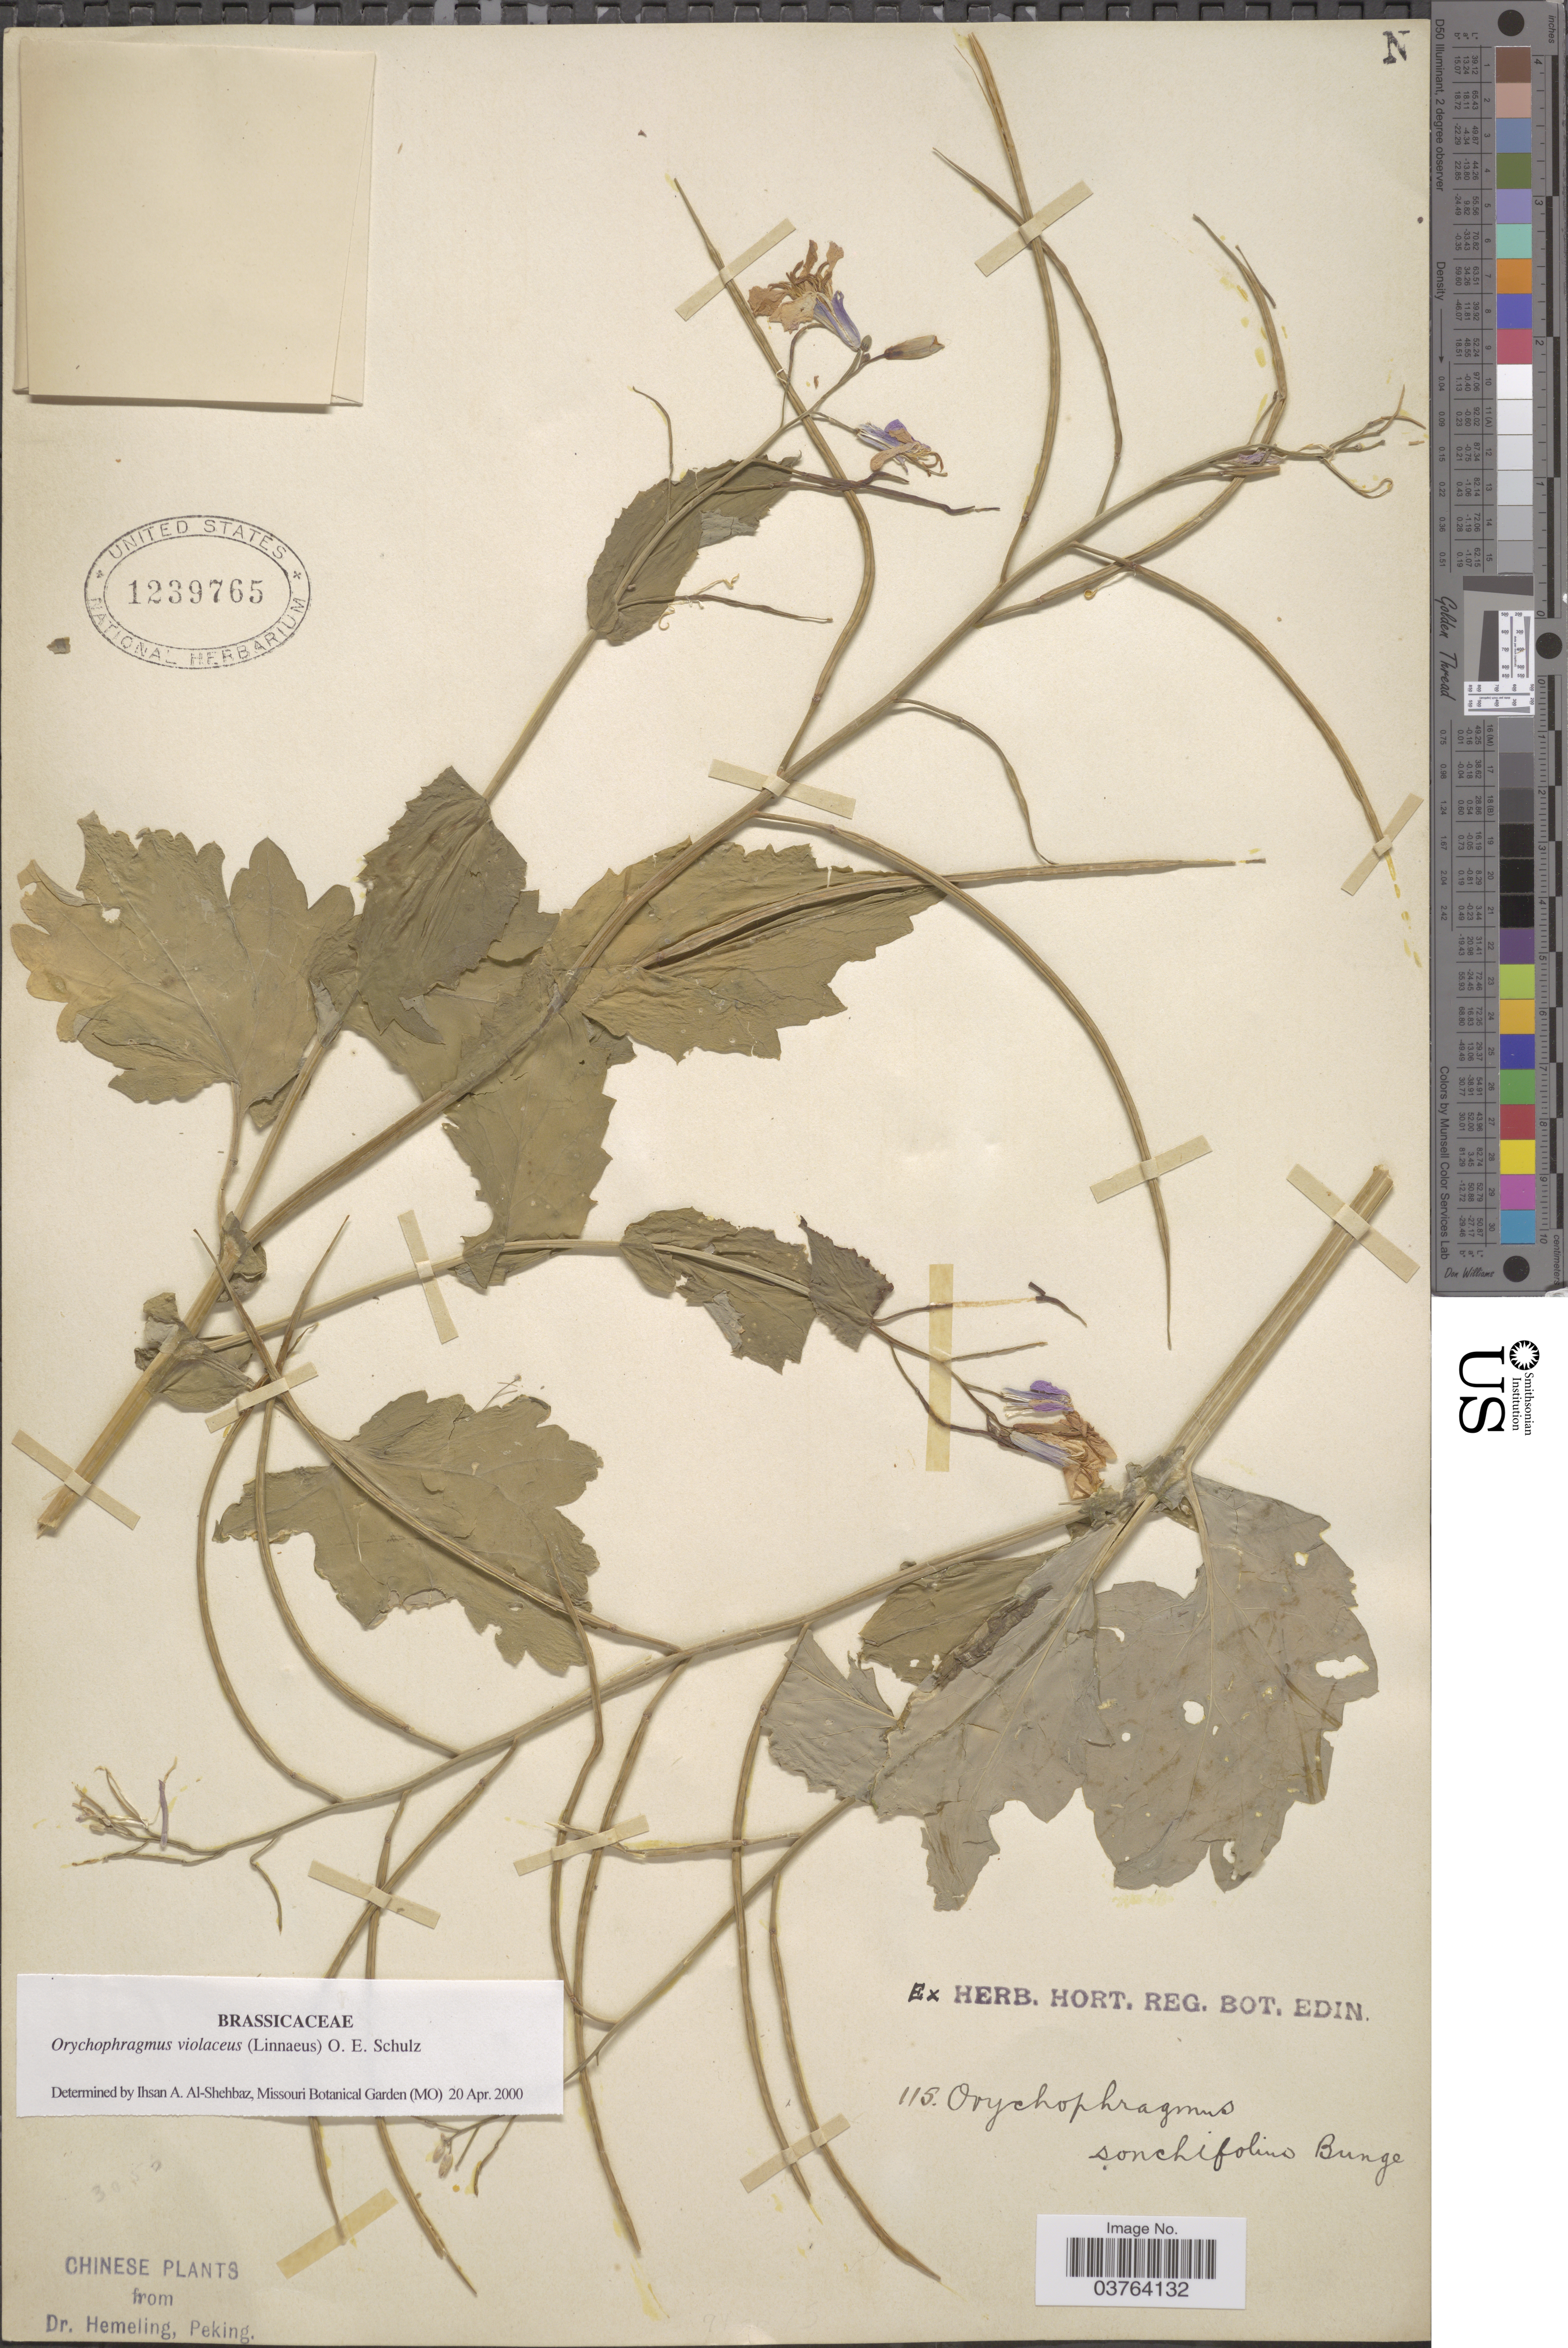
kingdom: Plantae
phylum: Tracheophyta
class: Magnoliopsida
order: Brassicales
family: Brassicaceae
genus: Orychophragmus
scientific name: Orychophragmus violaceus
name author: (L.) O.E. Schulz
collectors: -. Hemeling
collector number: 115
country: China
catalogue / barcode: US 1239765